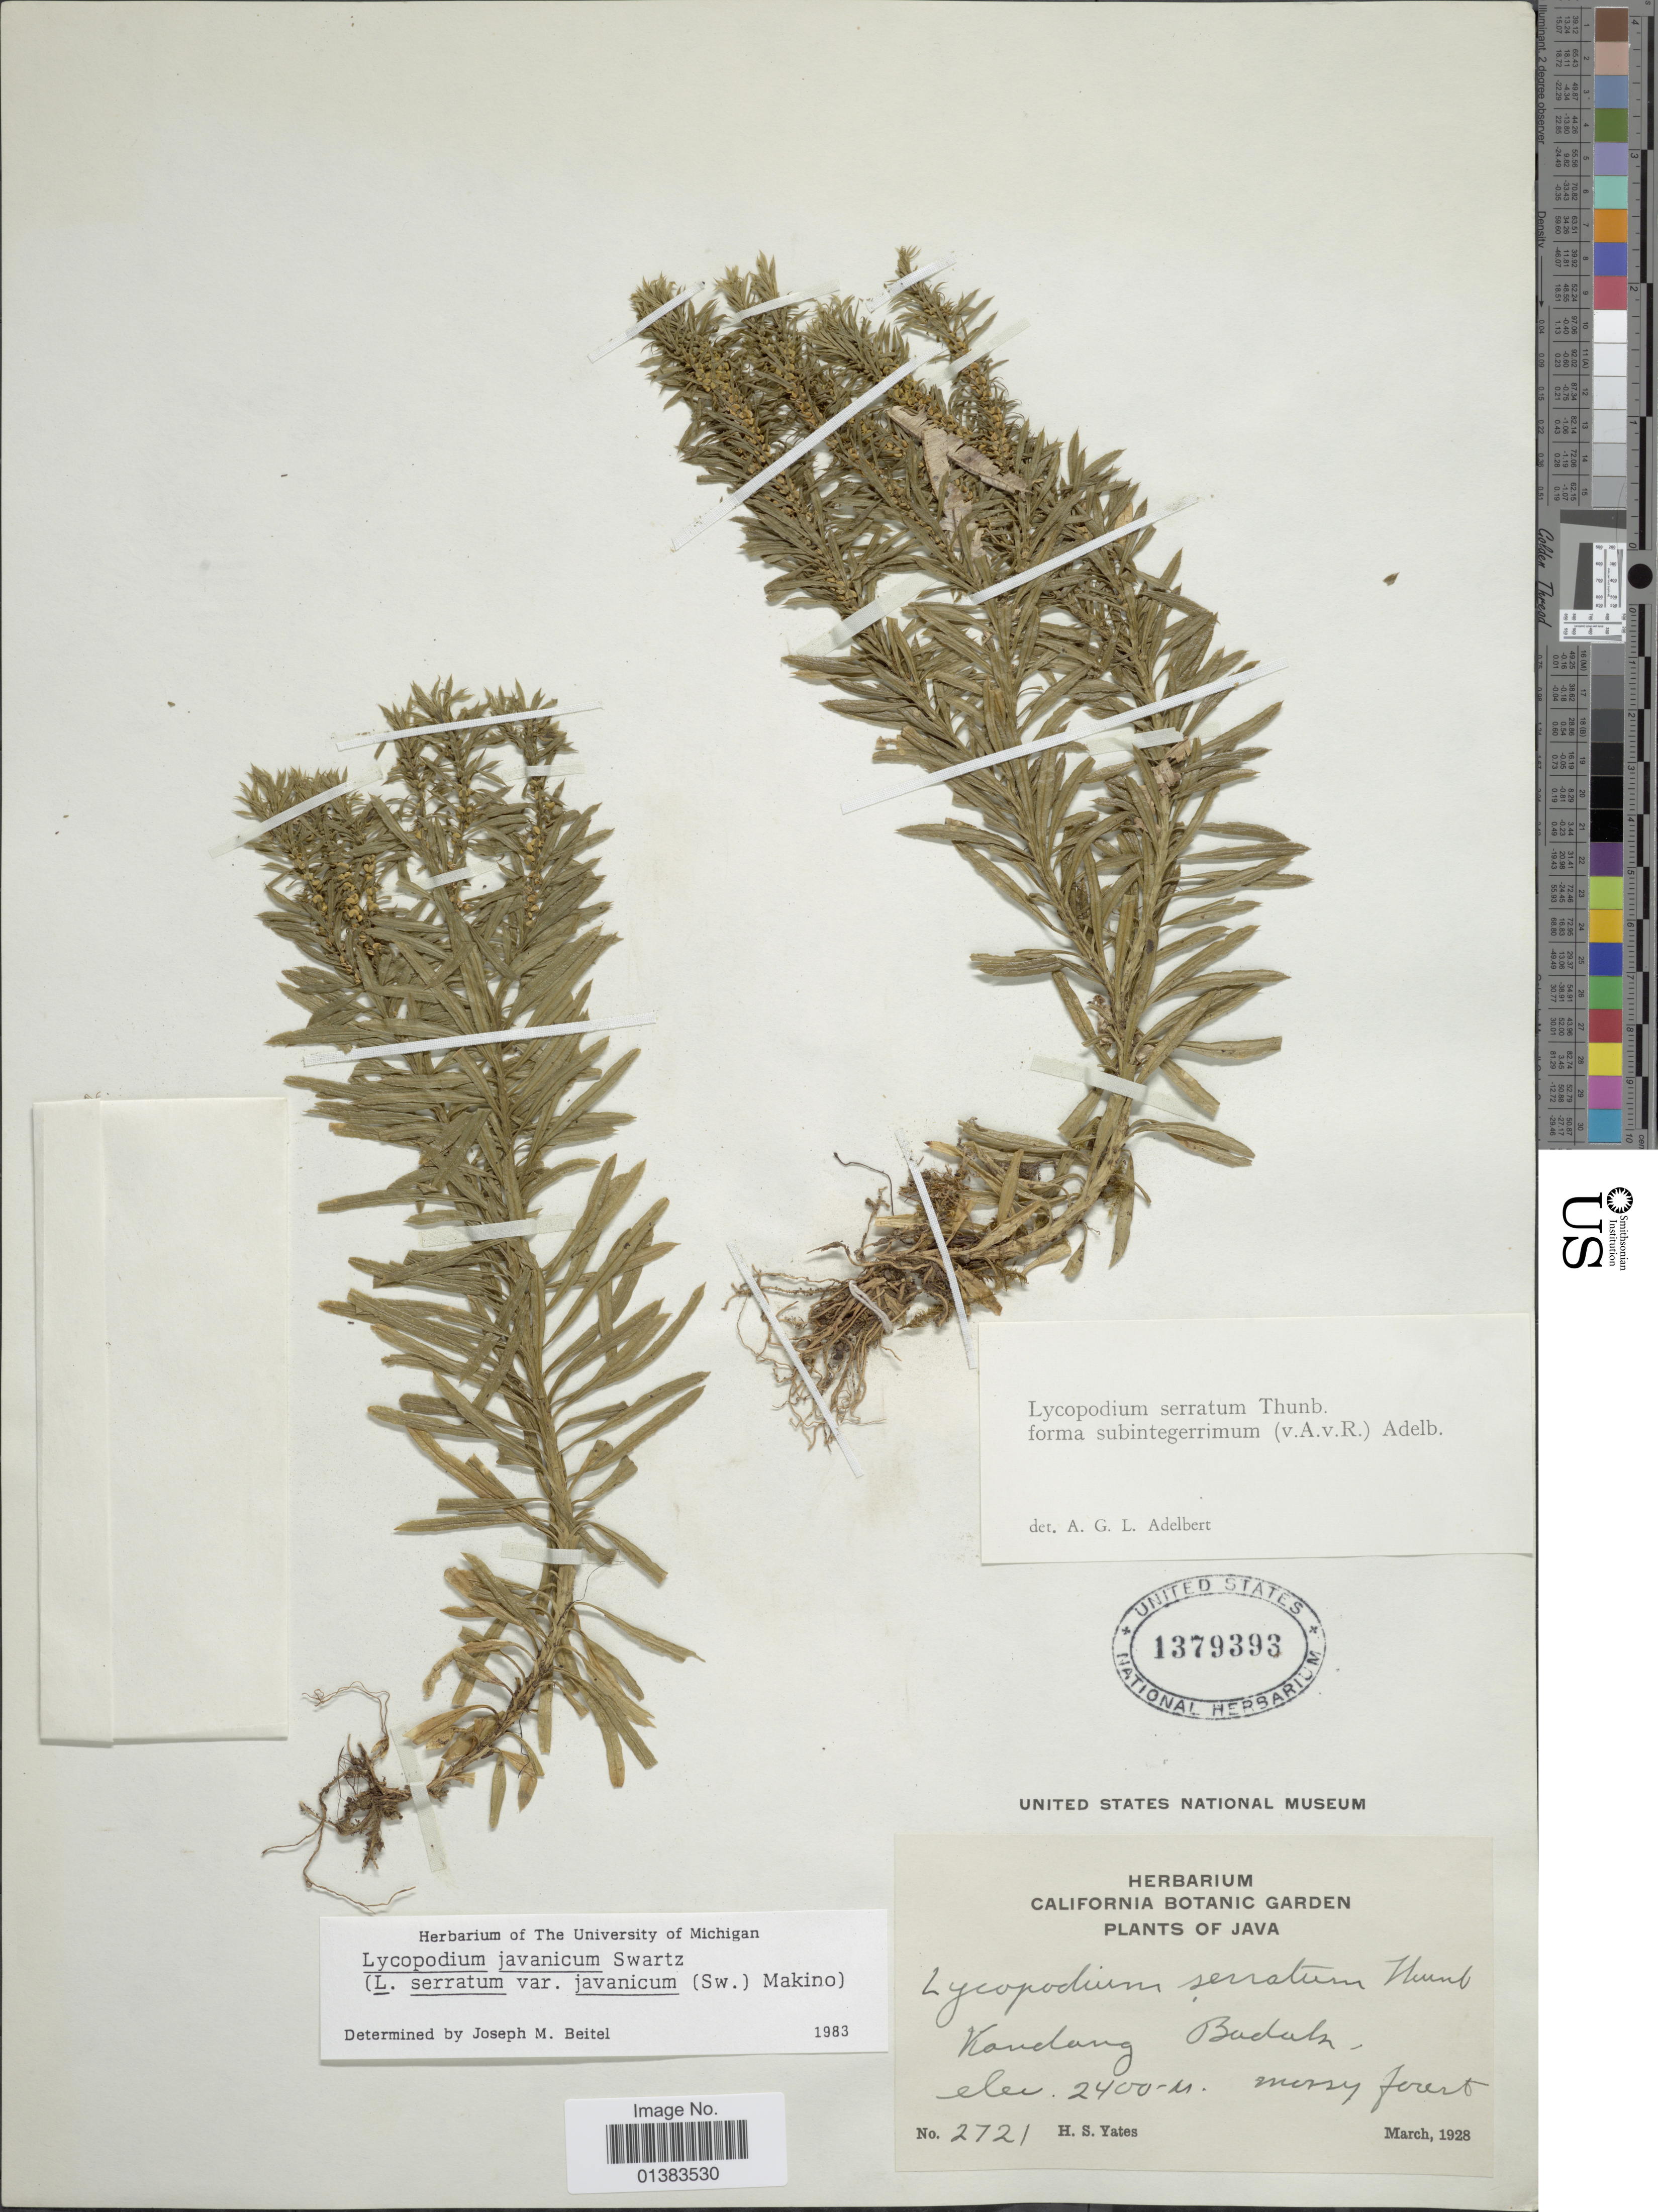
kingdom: Plantae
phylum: Tracheophyta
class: Lycopodiopsida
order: Lycopodiales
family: Lycopodiaceae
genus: Huperzia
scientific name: Huperzia javanica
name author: (Sw.) C.Y. Yang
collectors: H. S. Yates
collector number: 2721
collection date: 1928-03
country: Indonesia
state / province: Java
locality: Kandang Badak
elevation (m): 2400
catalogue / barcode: US 1379393